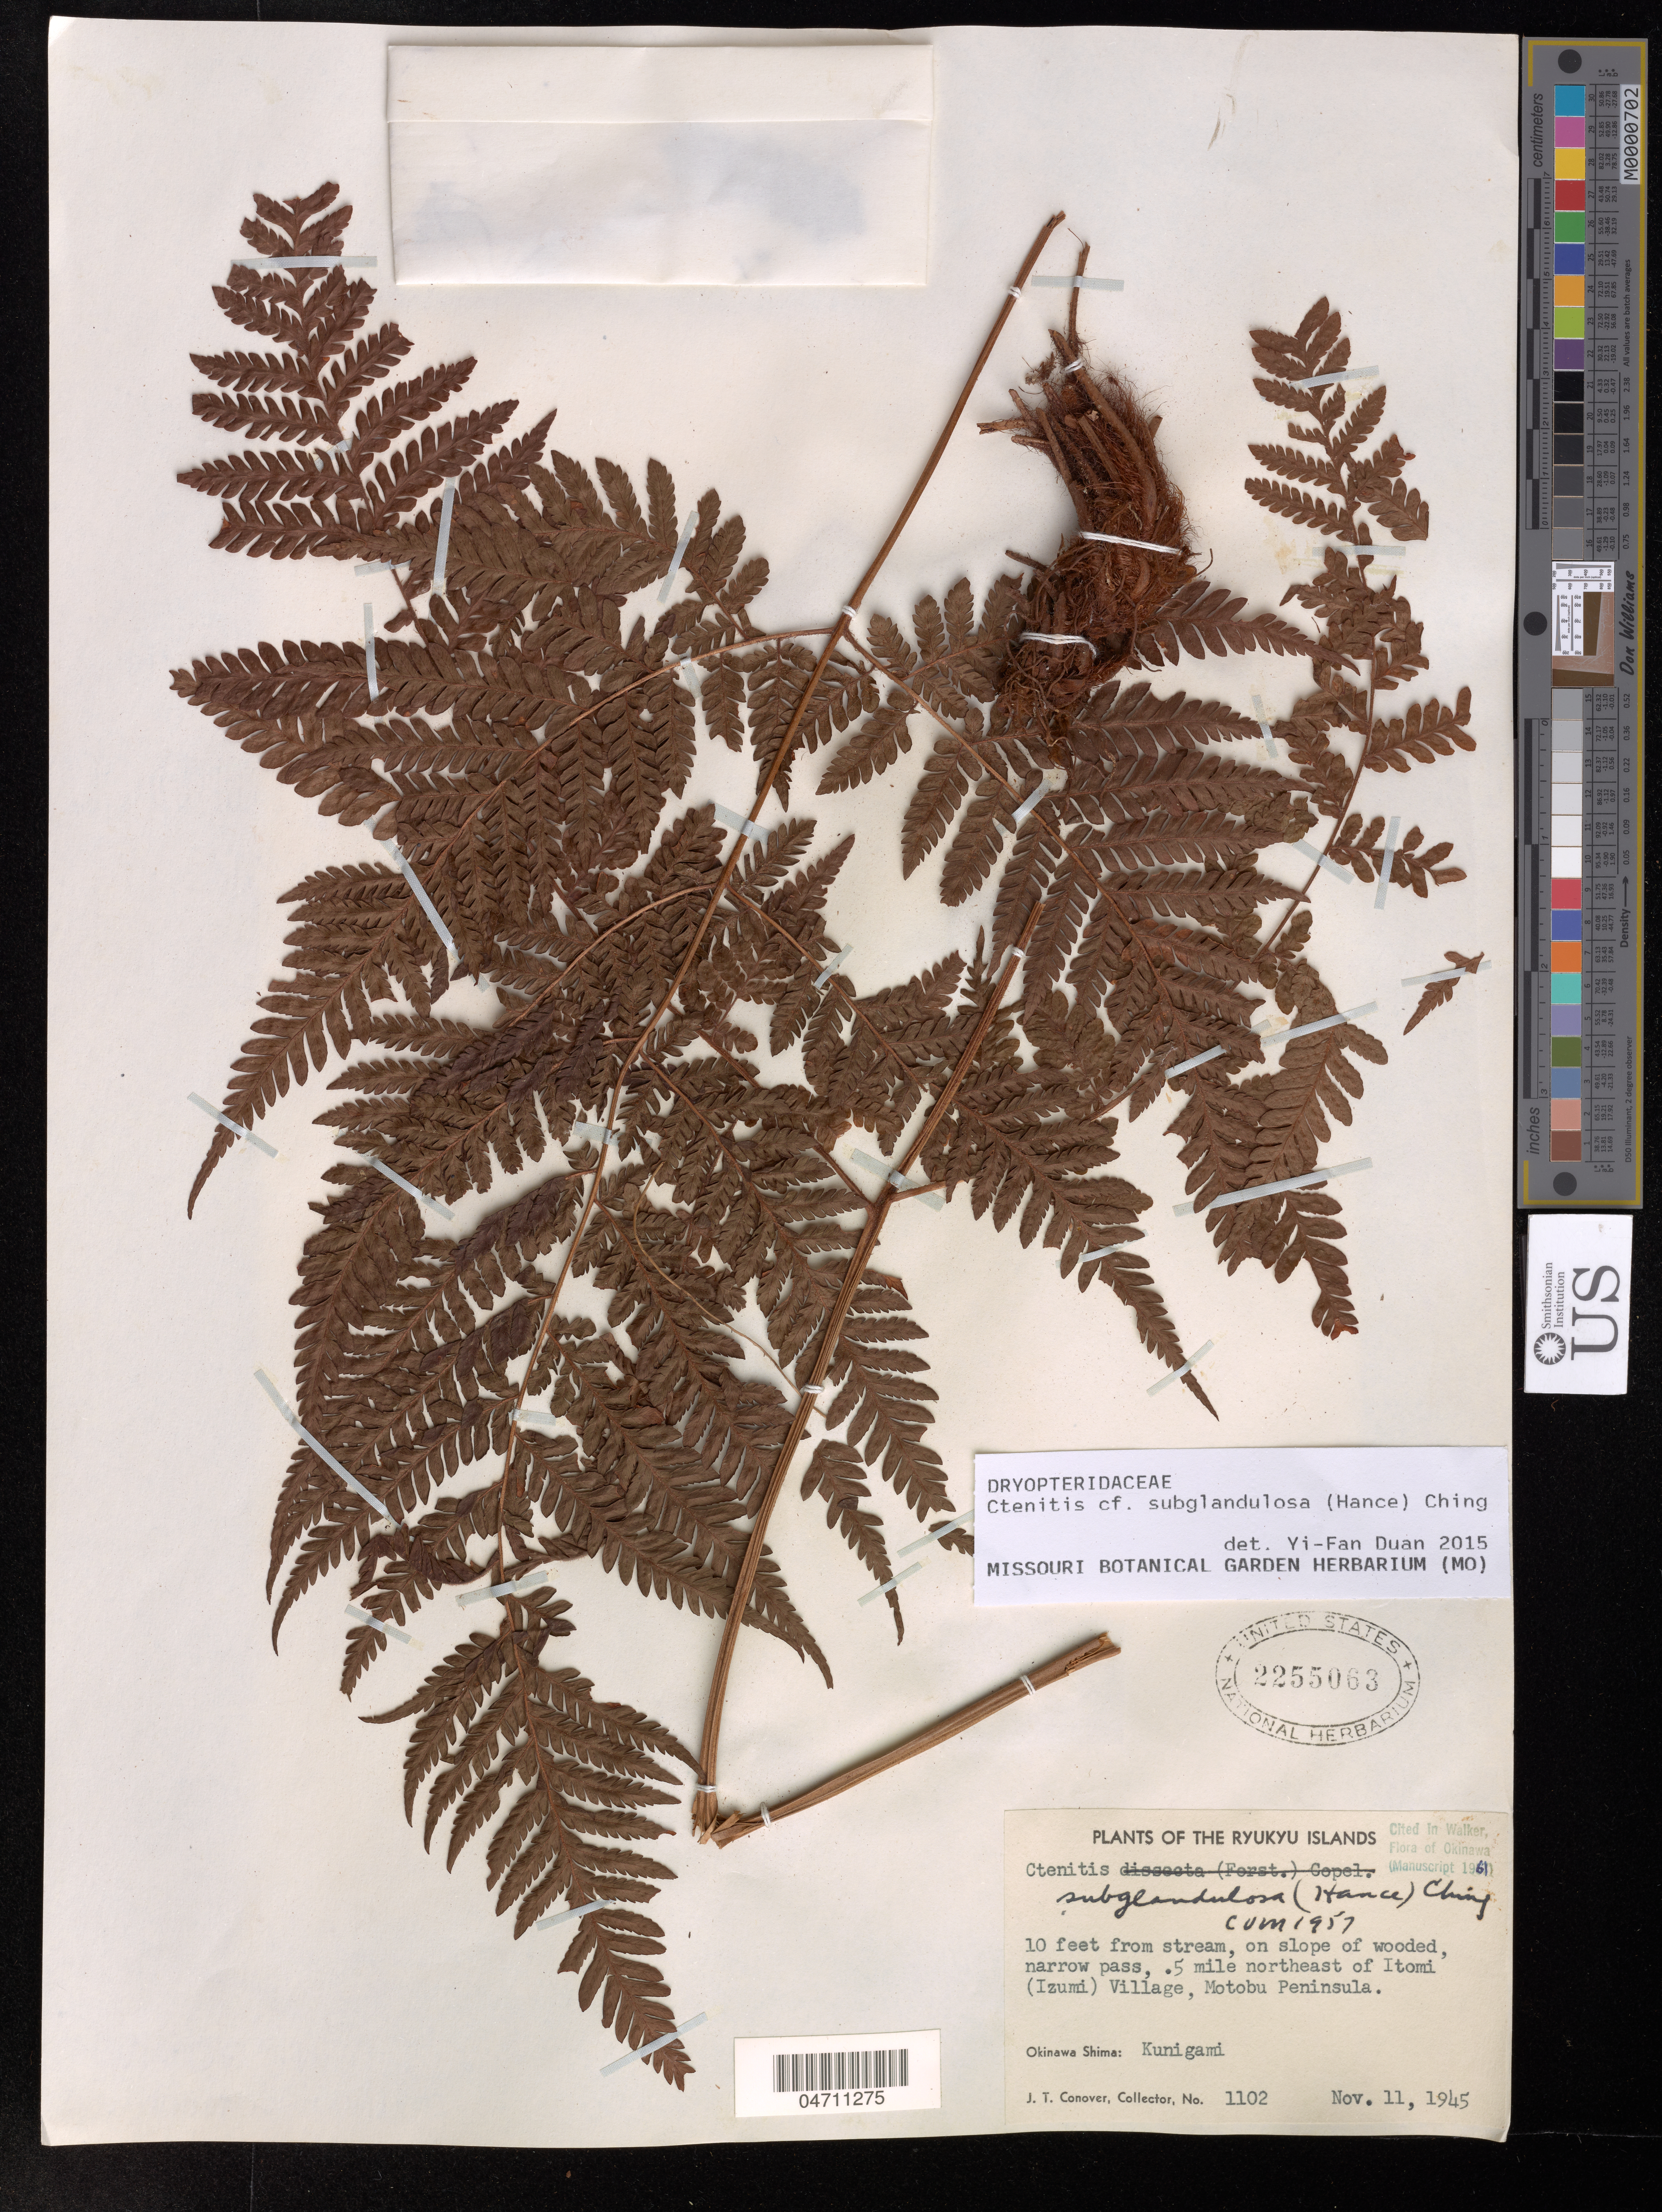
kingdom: Plantae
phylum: Tracheophyta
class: Polypodiopsida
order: Polypodiales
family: Dryopteridaceae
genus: Ctenitis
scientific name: Ctenitis subglandulosa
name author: (Hance) Ching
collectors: J. T. Conover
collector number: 1102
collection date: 1945-11-11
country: Japan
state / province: Okinawa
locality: The Ryukyu Islands. 5 mile northeast iof Itomi (Izumi) Village, Motobu Peninsula. Okinawa Shima: Kunigami.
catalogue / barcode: US 2255063